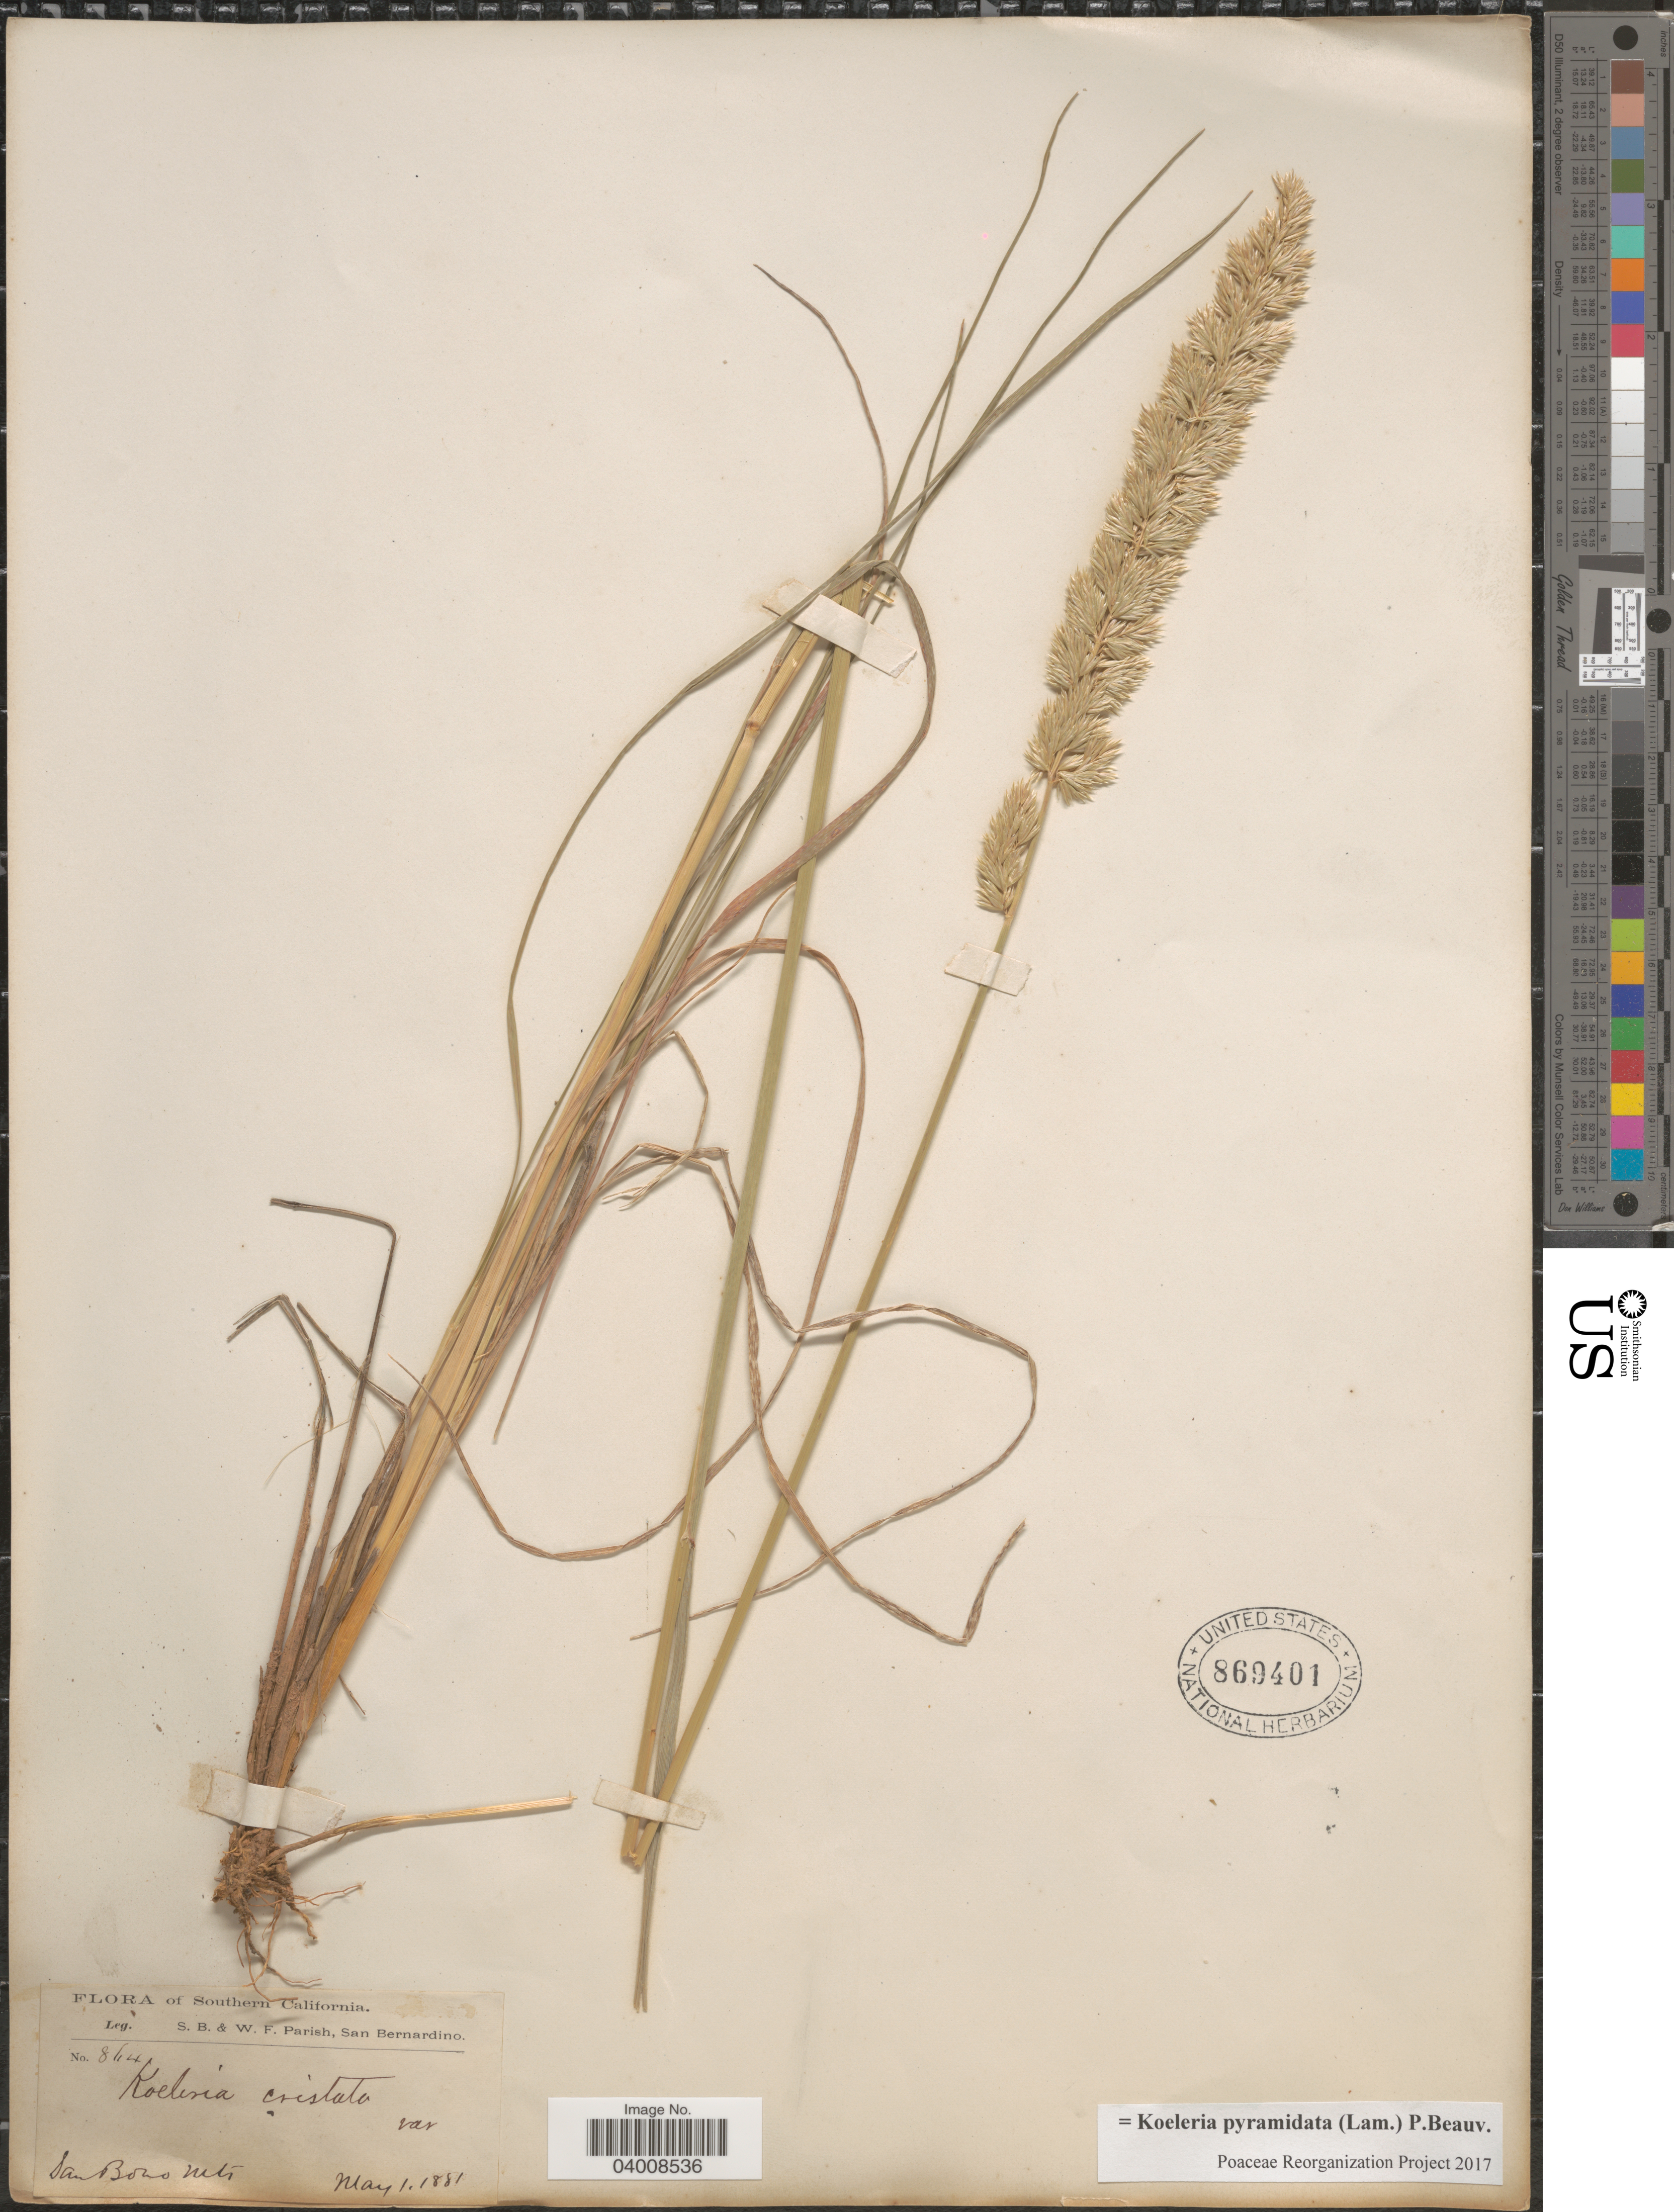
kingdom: Plantae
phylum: Tracheophyta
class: Liliopsida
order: Poales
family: Poaceae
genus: Koeleria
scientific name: Koeleria pyramidata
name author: (Lam.) P. Beauv.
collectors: S. B. Parish & W. F. Parish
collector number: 864*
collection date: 1881-05-01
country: United States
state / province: California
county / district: San Bernardino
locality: Southern California. San Bono Mts.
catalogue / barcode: US 869401